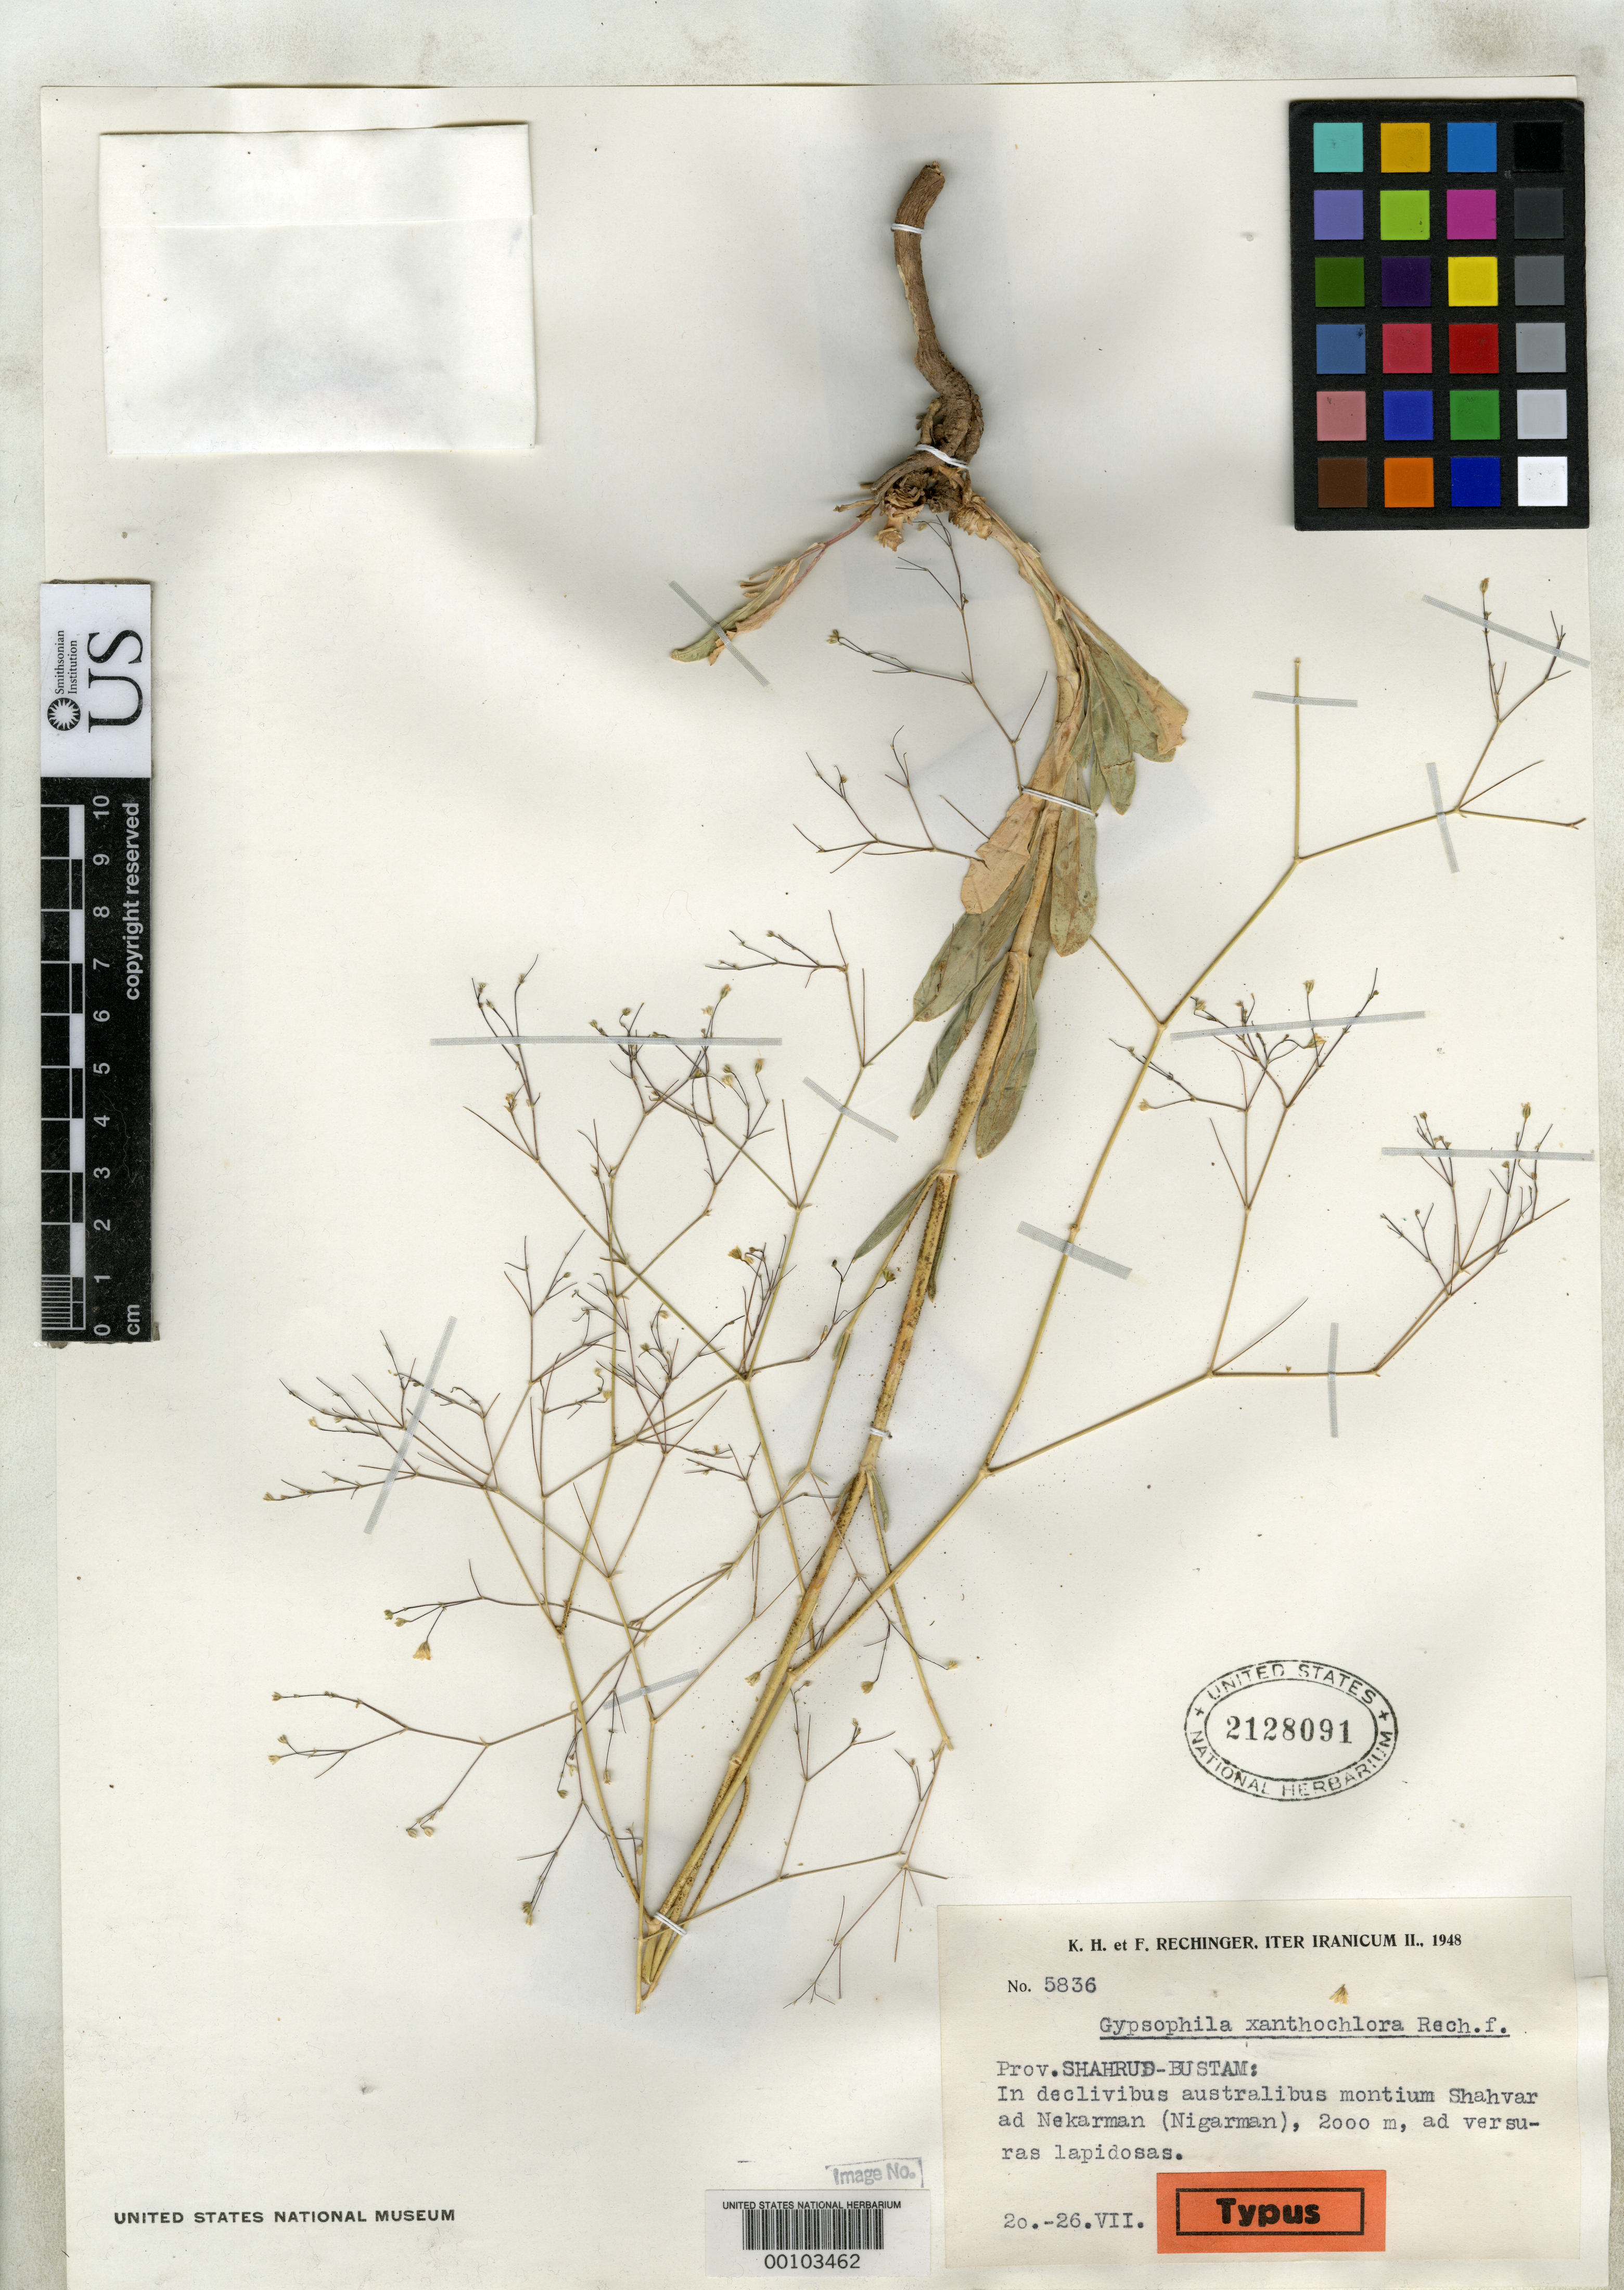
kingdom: Plantae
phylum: Tracheophyta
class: Magnoliopsida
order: Caryophyllales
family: Caryophyllaceae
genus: Gypsophila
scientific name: Gypsophila xanthochlora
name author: Rech. f.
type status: Isotype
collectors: K. H. Rechinger & F. Rechinger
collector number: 5836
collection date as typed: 20 Jul 1948 to 26 Jul 1948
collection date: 1948-07-20/1948-07-26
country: Iran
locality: Shahrud-bustam, Shahvar and Nekarman (Nigarman).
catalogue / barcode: US 2128091